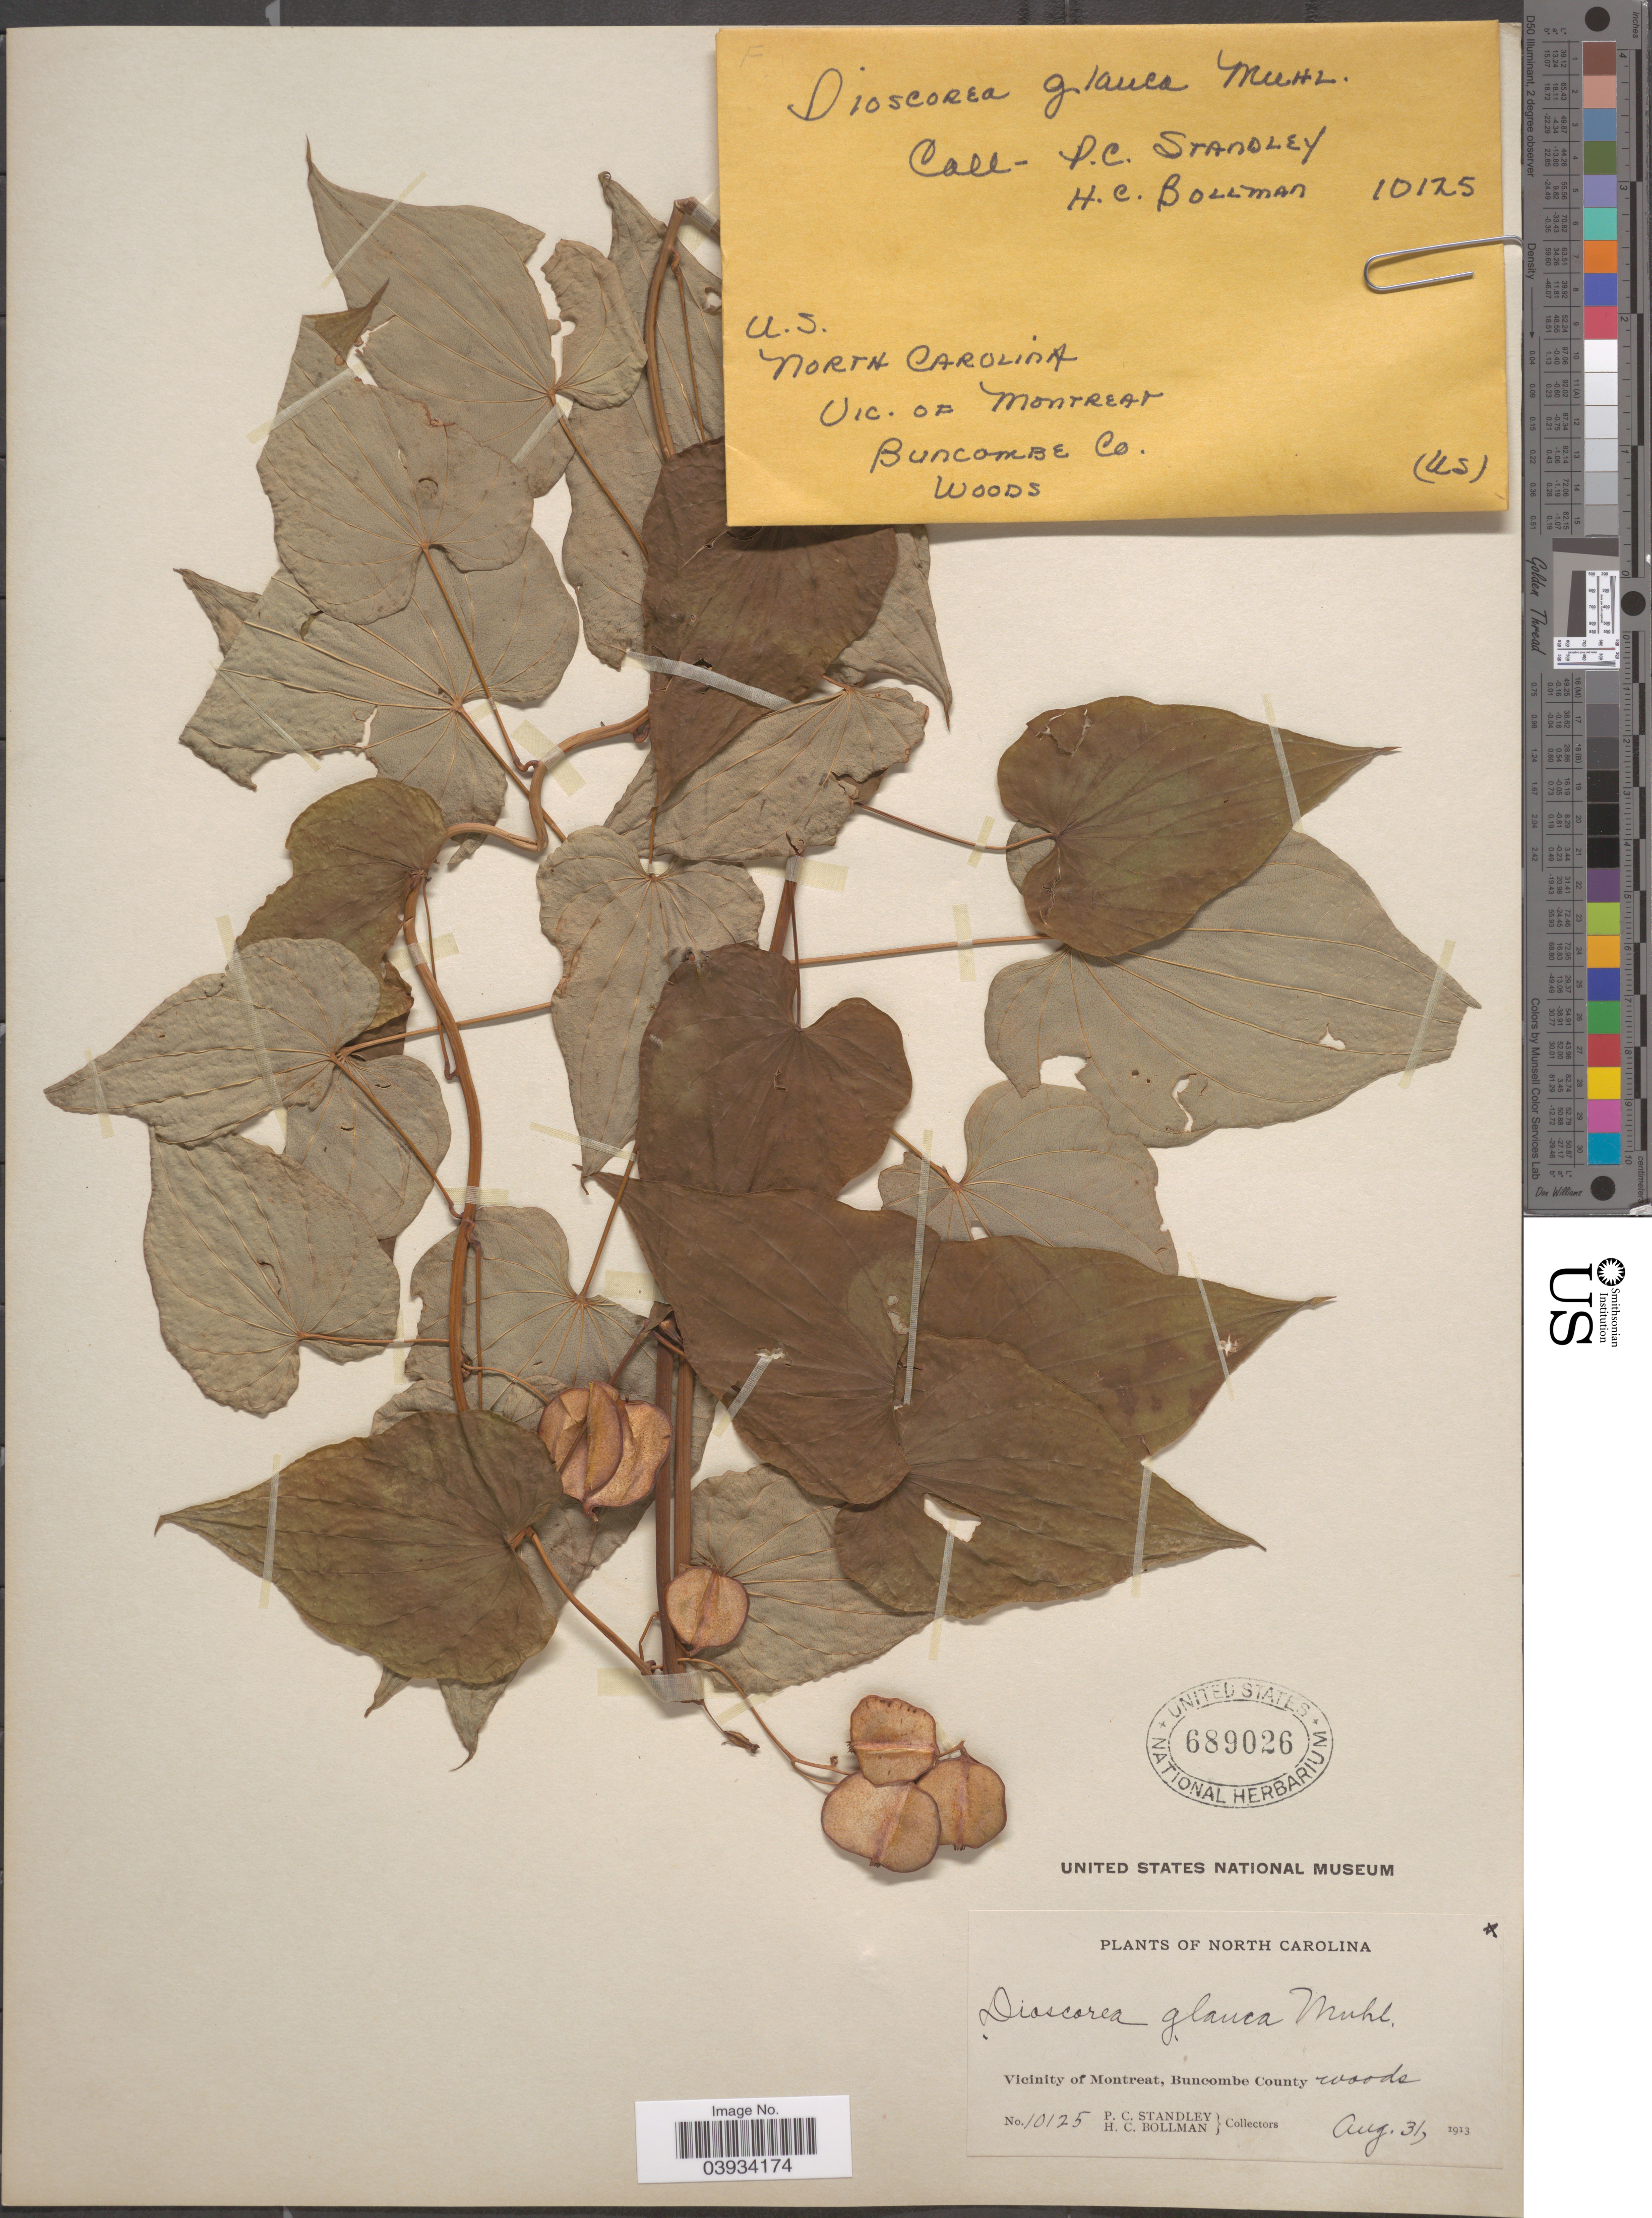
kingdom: Plantae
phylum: Tracheophyta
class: Liliopsida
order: Dioscoreales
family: Dioscoreaceae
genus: Dioscorea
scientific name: Dioscorea villosa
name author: L.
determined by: Strong, M. T., (US), Smithsonian Institution - National Museum of Natural History (UNITED STATES)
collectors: P. C. Standley & H. C. Bollman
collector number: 10125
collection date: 1913-08-31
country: United States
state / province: North Carolina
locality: Vicinity of Montreat, Buncombe County.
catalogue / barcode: US 689026